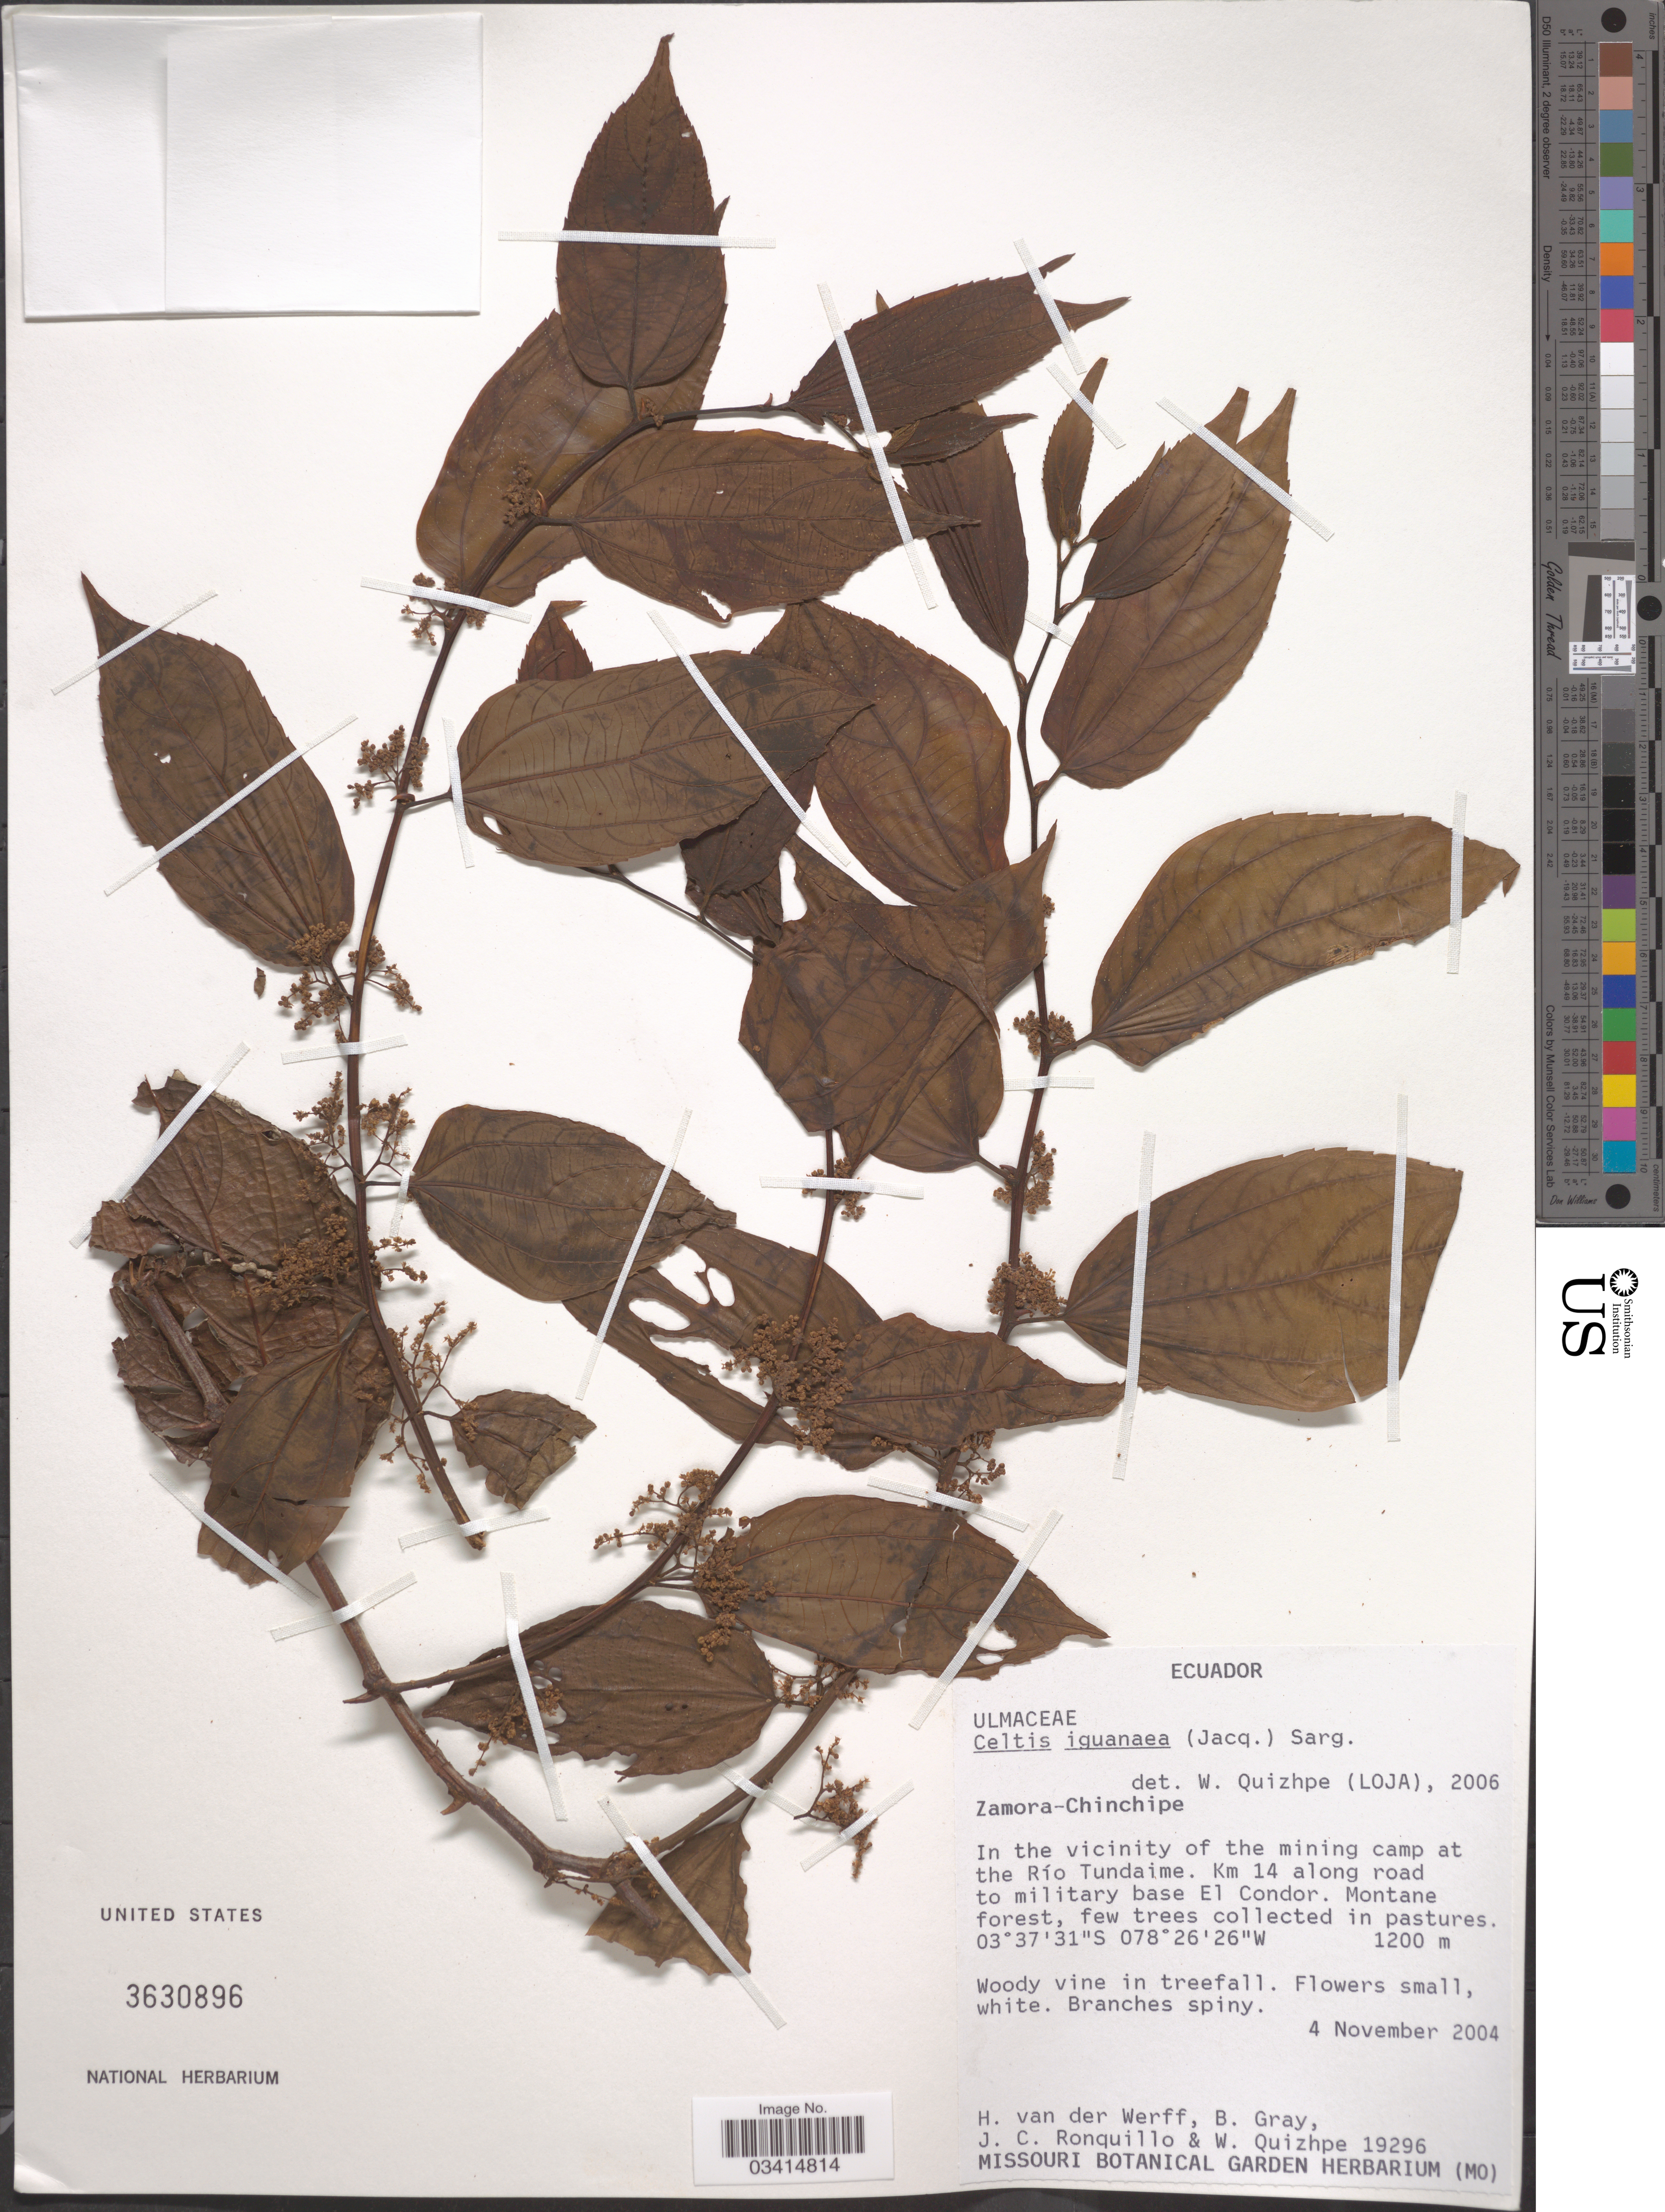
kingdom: Plantae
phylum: Tracheophyta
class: Magnoliopsida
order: Rosales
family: Cannabaceae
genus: Celtis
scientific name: Celtis iguanaea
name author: (Jacq.) Sarg.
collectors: H. van der Werff, B. Gray, J. Ronquillo & W. Quizhpe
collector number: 19296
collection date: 2004-11-04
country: Ecuador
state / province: Zamora-Chinchipe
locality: In the vicinity of the mining camp at the Río Tundaime. Km 14 along road to military base el Condor.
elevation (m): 1200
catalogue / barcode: US 3630896